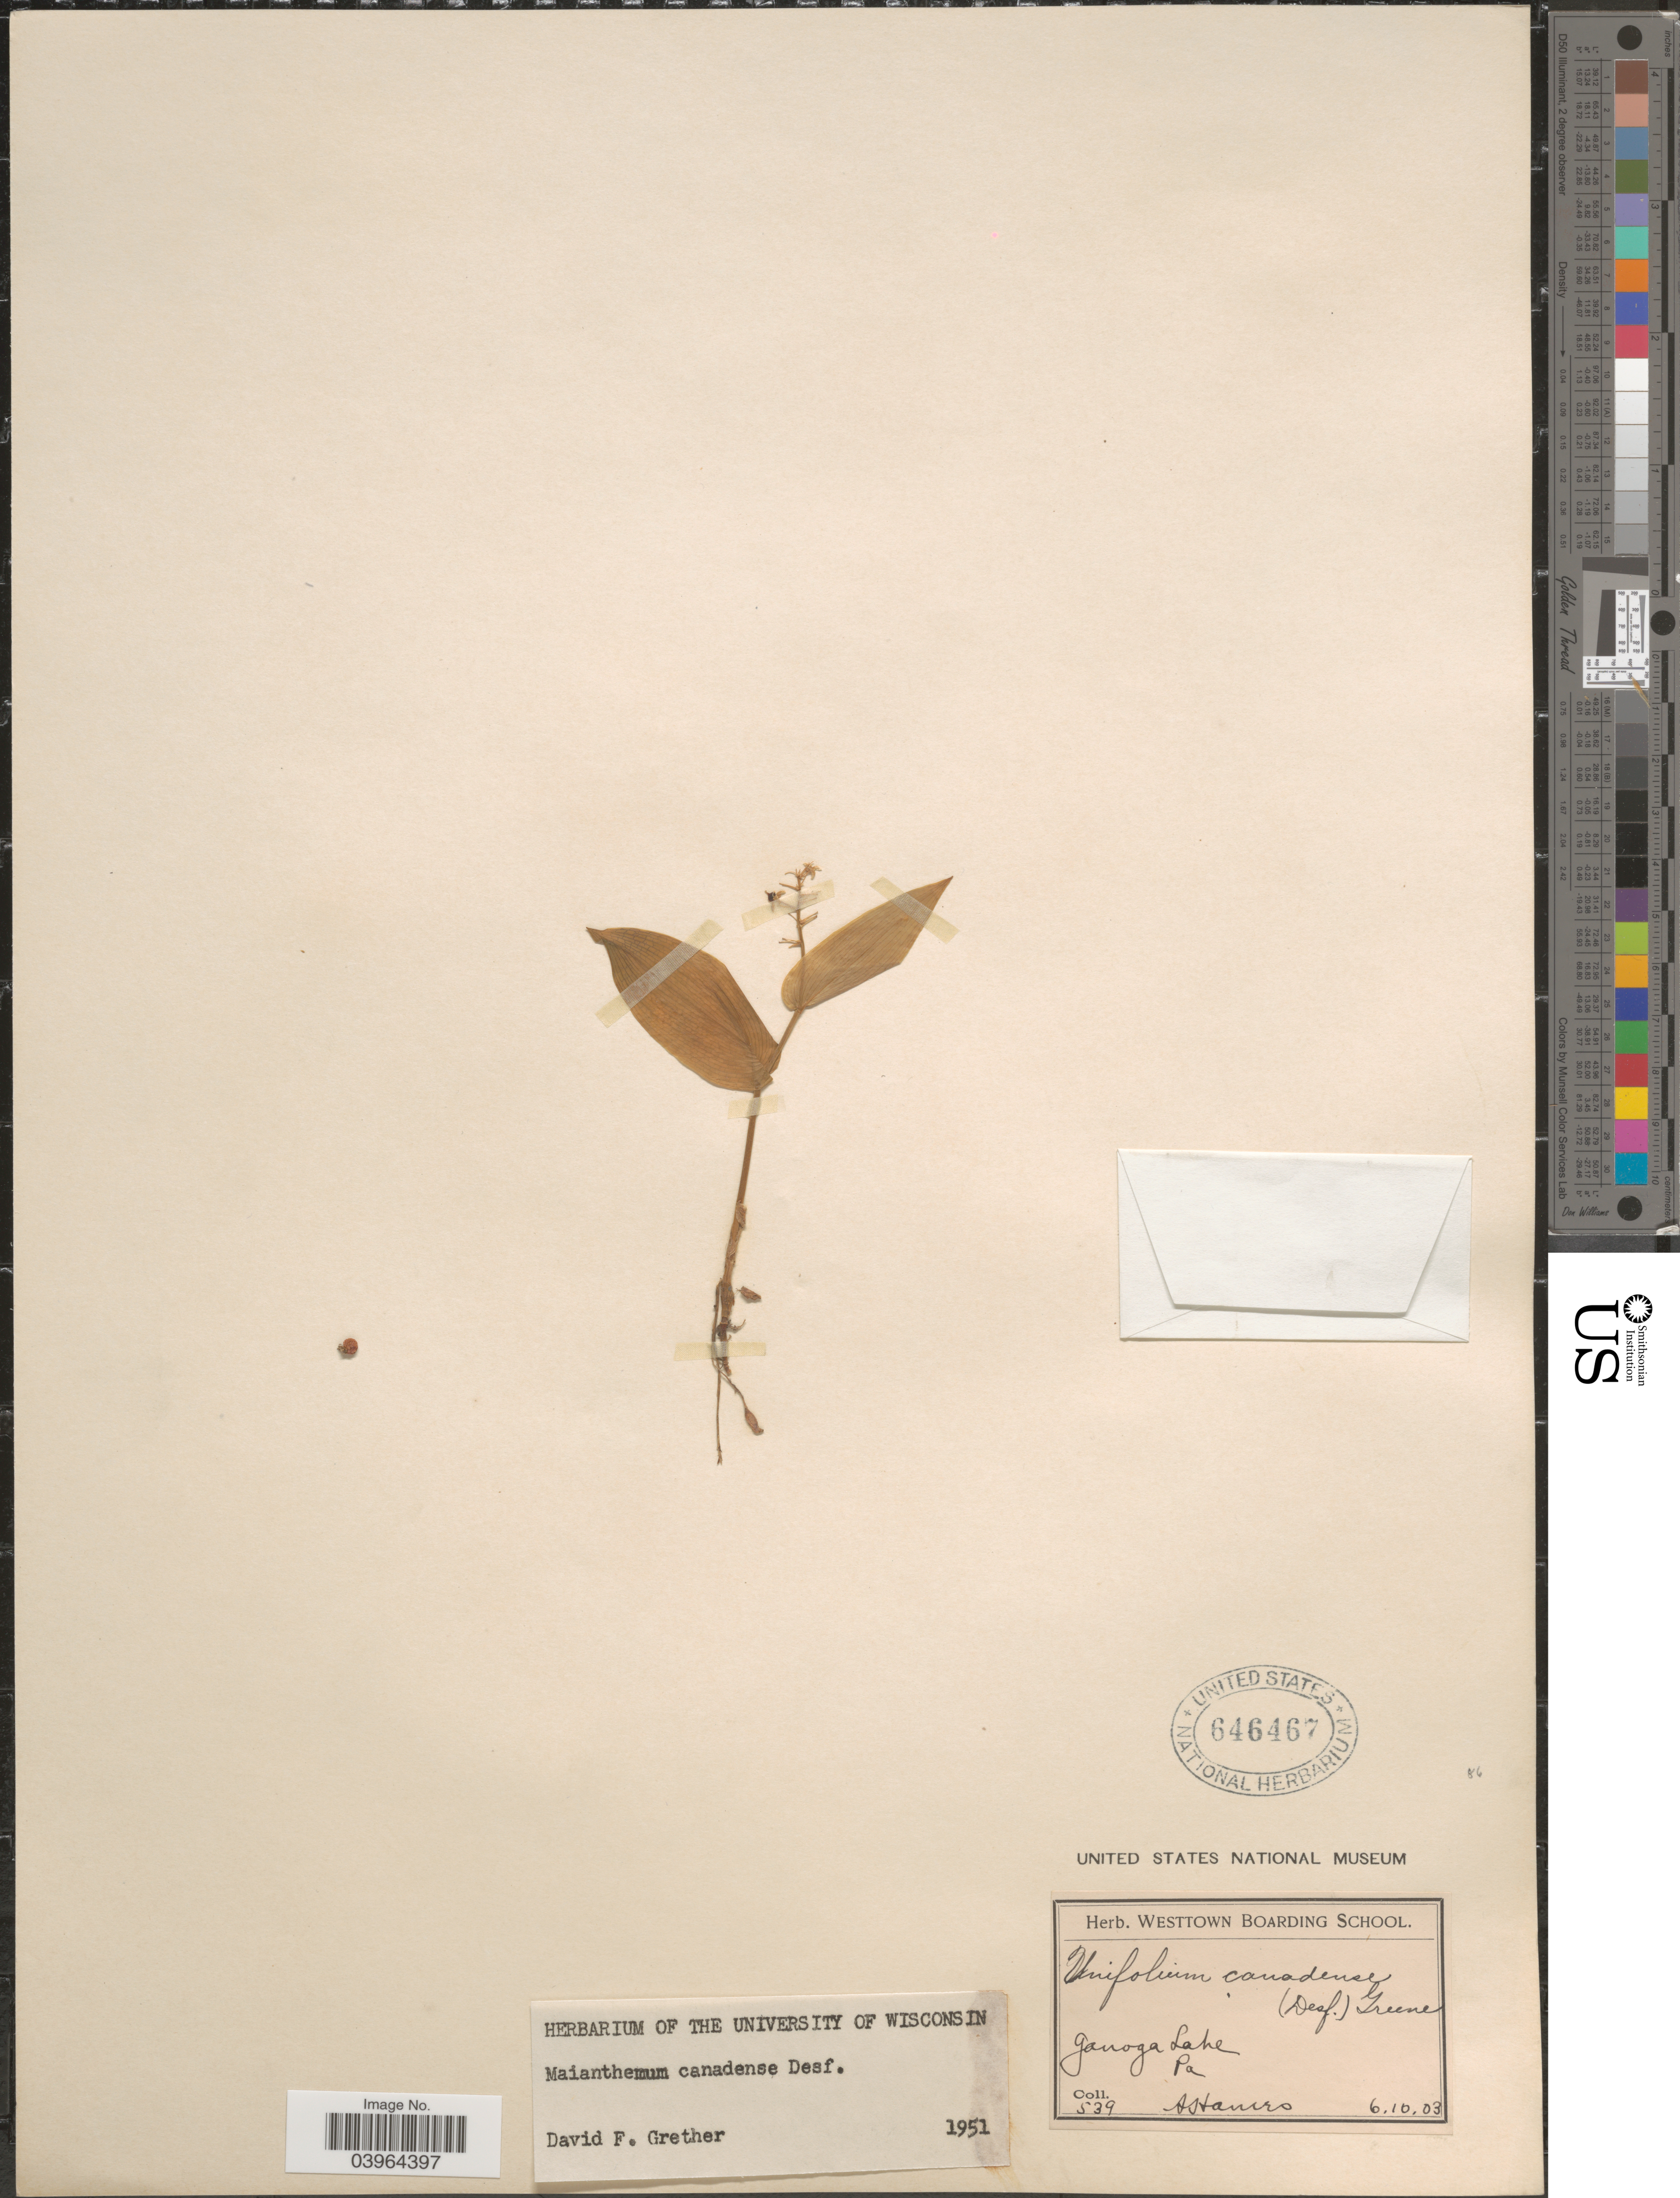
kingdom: Plantae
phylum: Tracheophyta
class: Liliopsida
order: Asparagales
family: Asparagaceae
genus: Maianthemum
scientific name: Maianthemum canadense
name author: Desf.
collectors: A. Hames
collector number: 539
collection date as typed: Transcribed d/m/y: 10/6/3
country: United States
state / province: Pennsylvania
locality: Ganoga Lake.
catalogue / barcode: US 646467